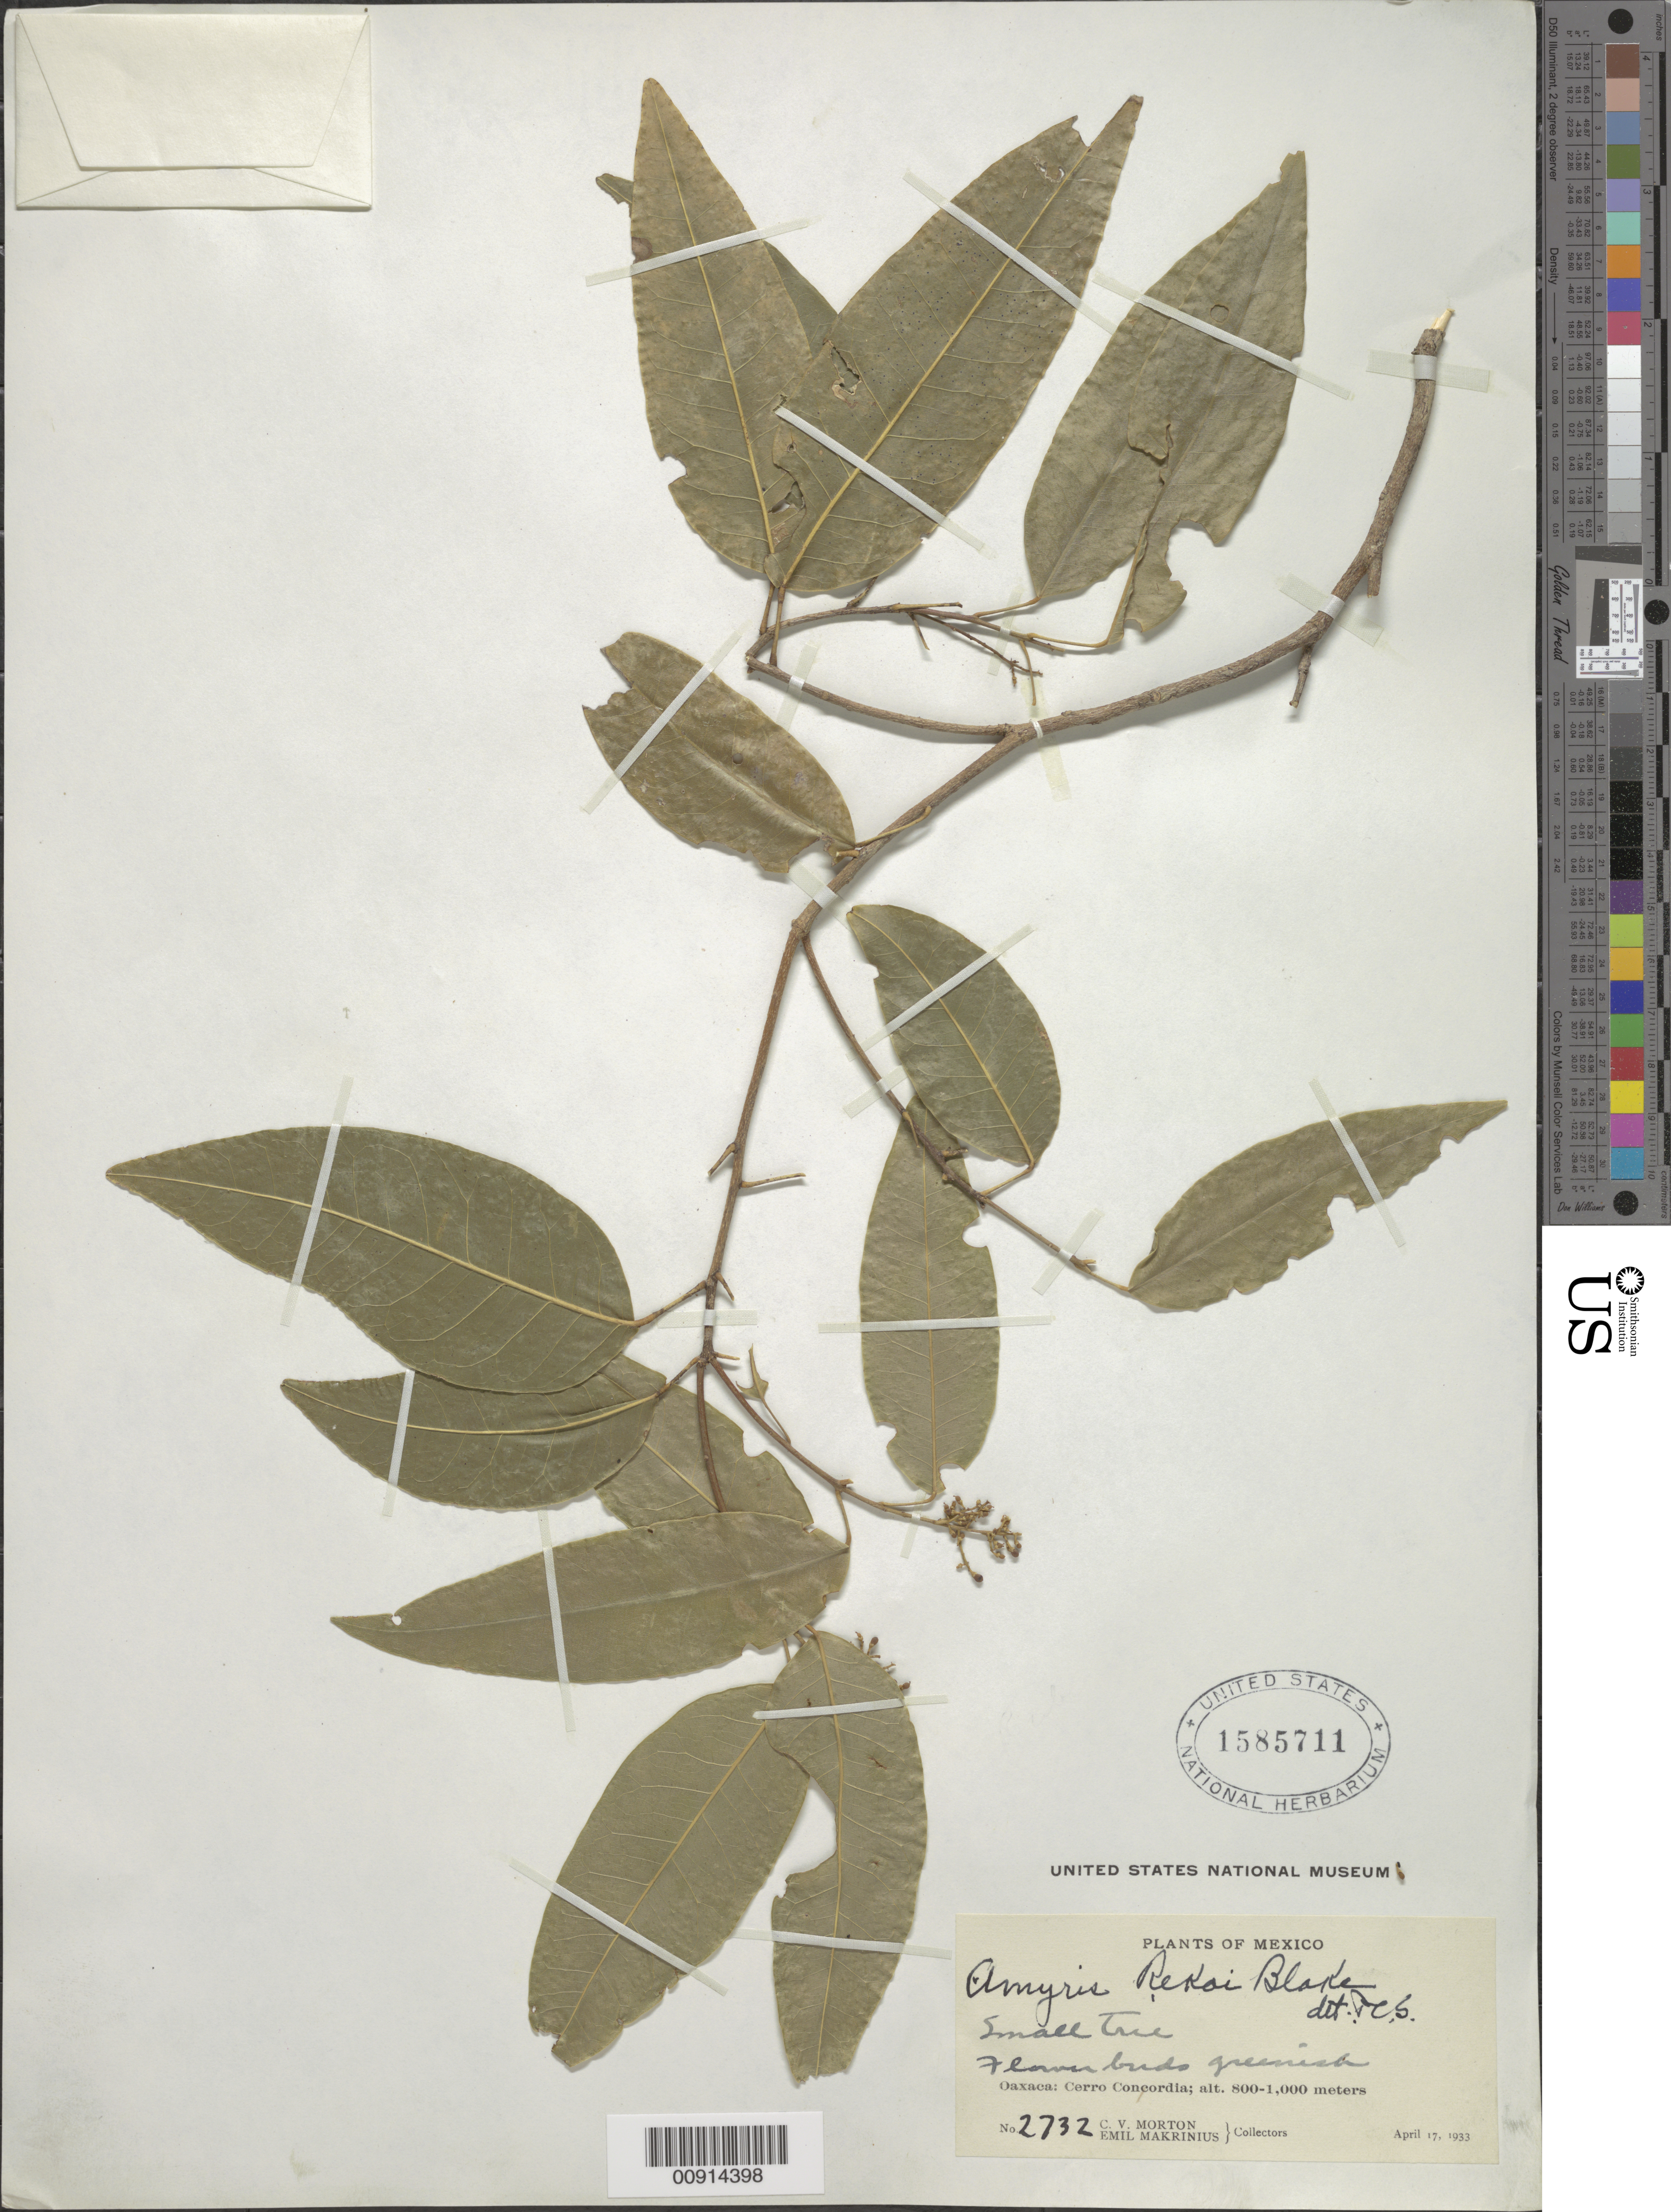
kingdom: Plantae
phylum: Tracheophyta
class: Magnoliopsida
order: Sapindales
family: Rutaceae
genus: Amyris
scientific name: Amyris rekoi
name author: Blake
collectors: C. V. Morton & E. Makrinius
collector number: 2732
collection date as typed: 17 Apr 1933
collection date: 1933-04-17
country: Mexico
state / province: Oaxaca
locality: Oaxaca: Cerro Concordia.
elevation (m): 1000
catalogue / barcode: US 1585711